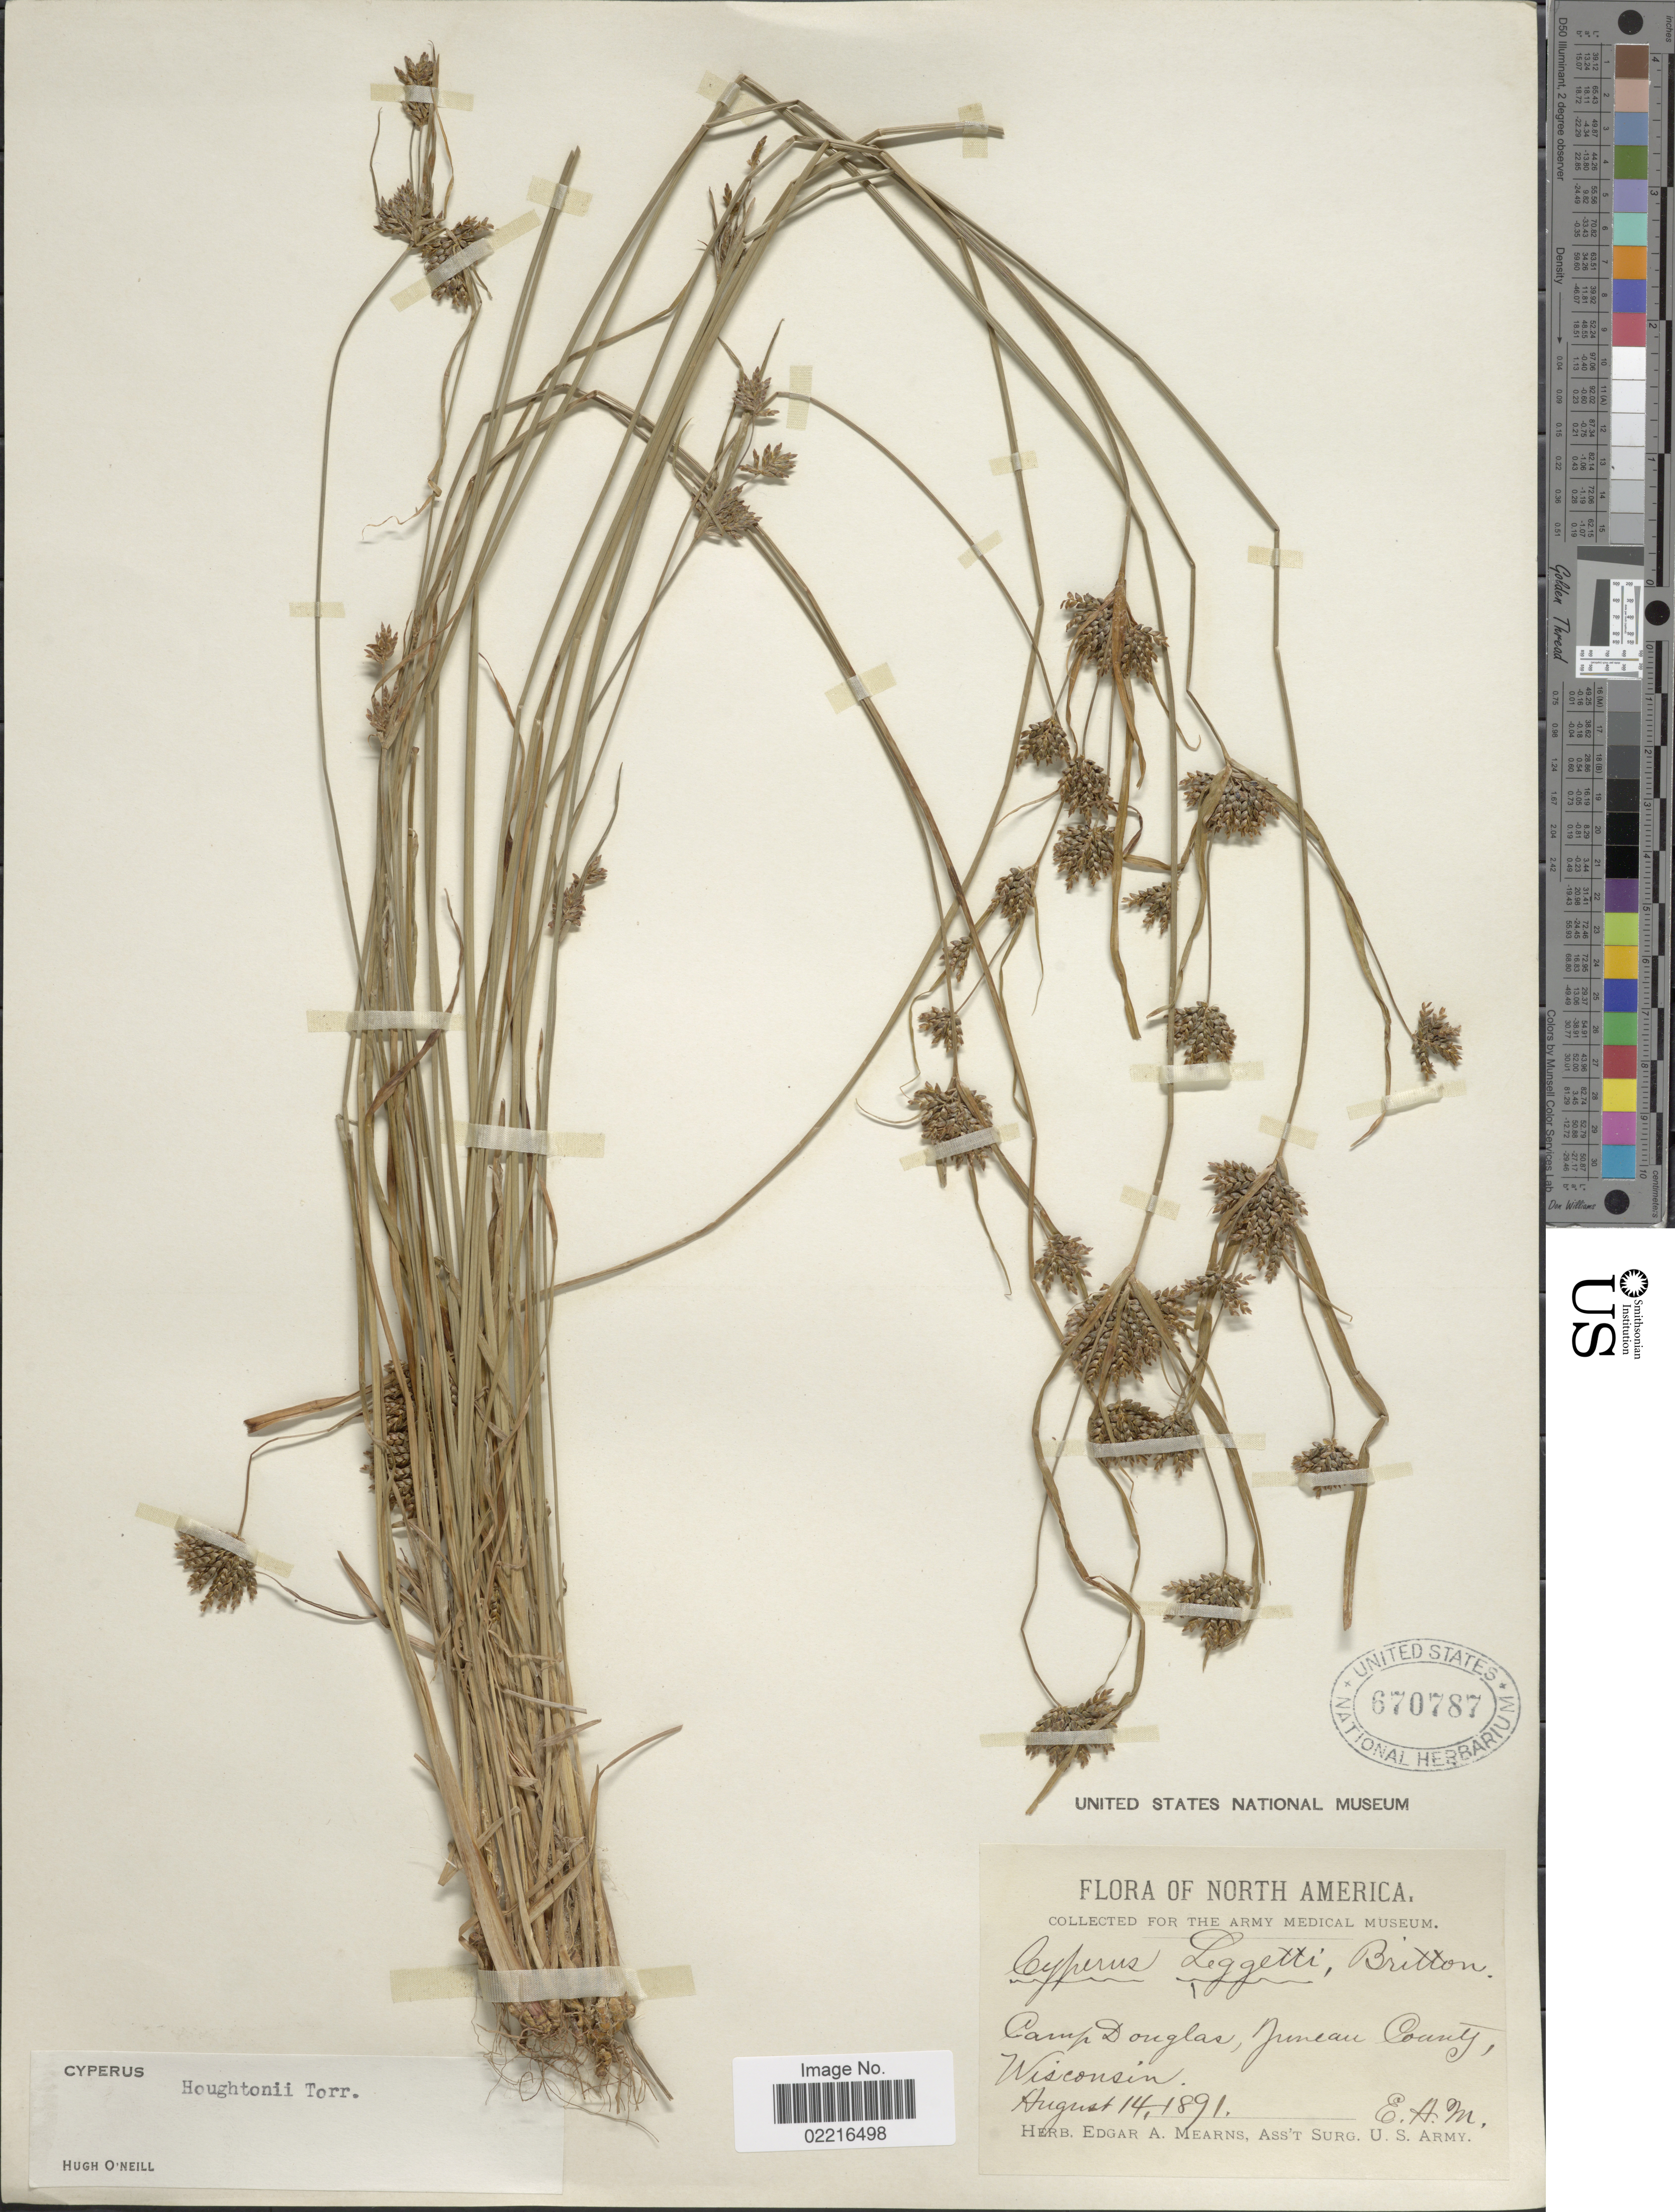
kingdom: Plantae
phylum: Tracheophyta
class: Liliopsida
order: Poales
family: Cyperaceae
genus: Cyperus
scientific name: Cyperus houghtonii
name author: Torr.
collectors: E. A. Mearns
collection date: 1891-08-14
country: United States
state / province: Wisconsin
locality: Camp Douglas, Juneau County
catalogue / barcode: US 670787